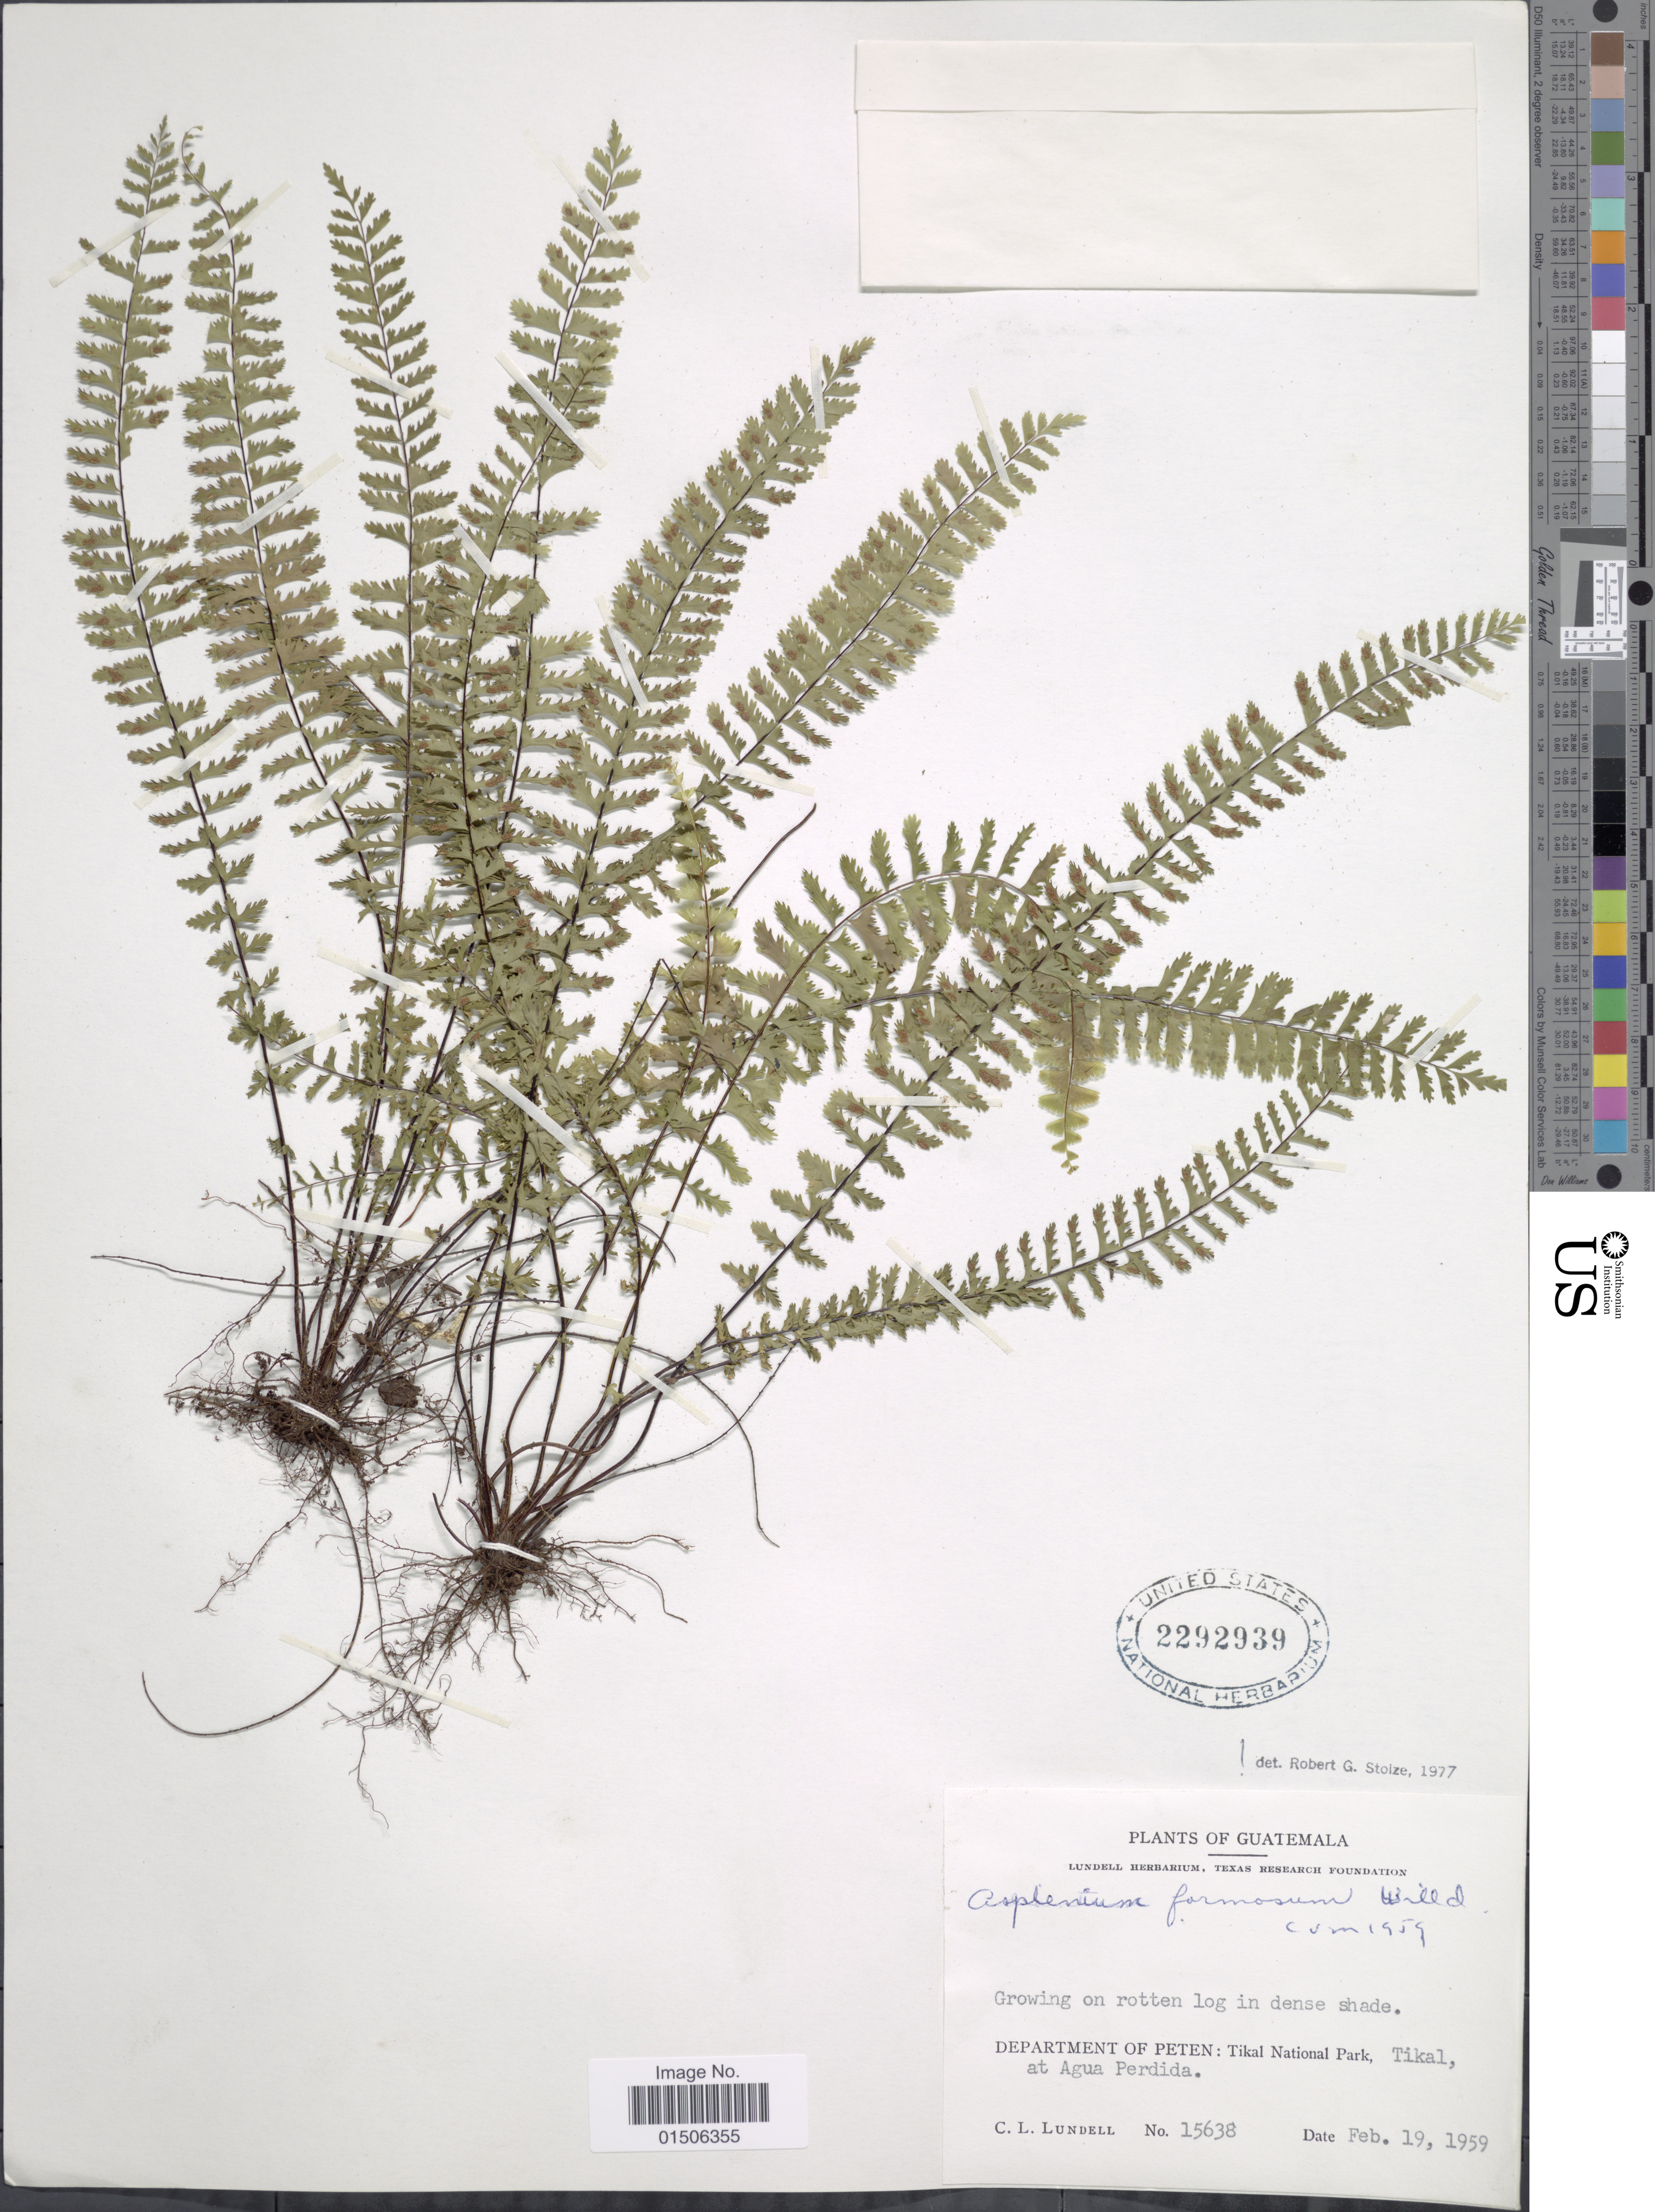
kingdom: Plantae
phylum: Tracheophyta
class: Polypodiopsida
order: Polypodiales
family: Aspleniaceae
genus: Asplenium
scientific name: Asplenium formosum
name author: Willd.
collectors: C. L. Lundell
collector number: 15638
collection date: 1959-02-19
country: Guatemala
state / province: El Petén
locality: Growing on rotten log in dense shade, Department of Peten: Tikal National, Tikal, at Agua Perdida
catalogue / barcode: US 2292939